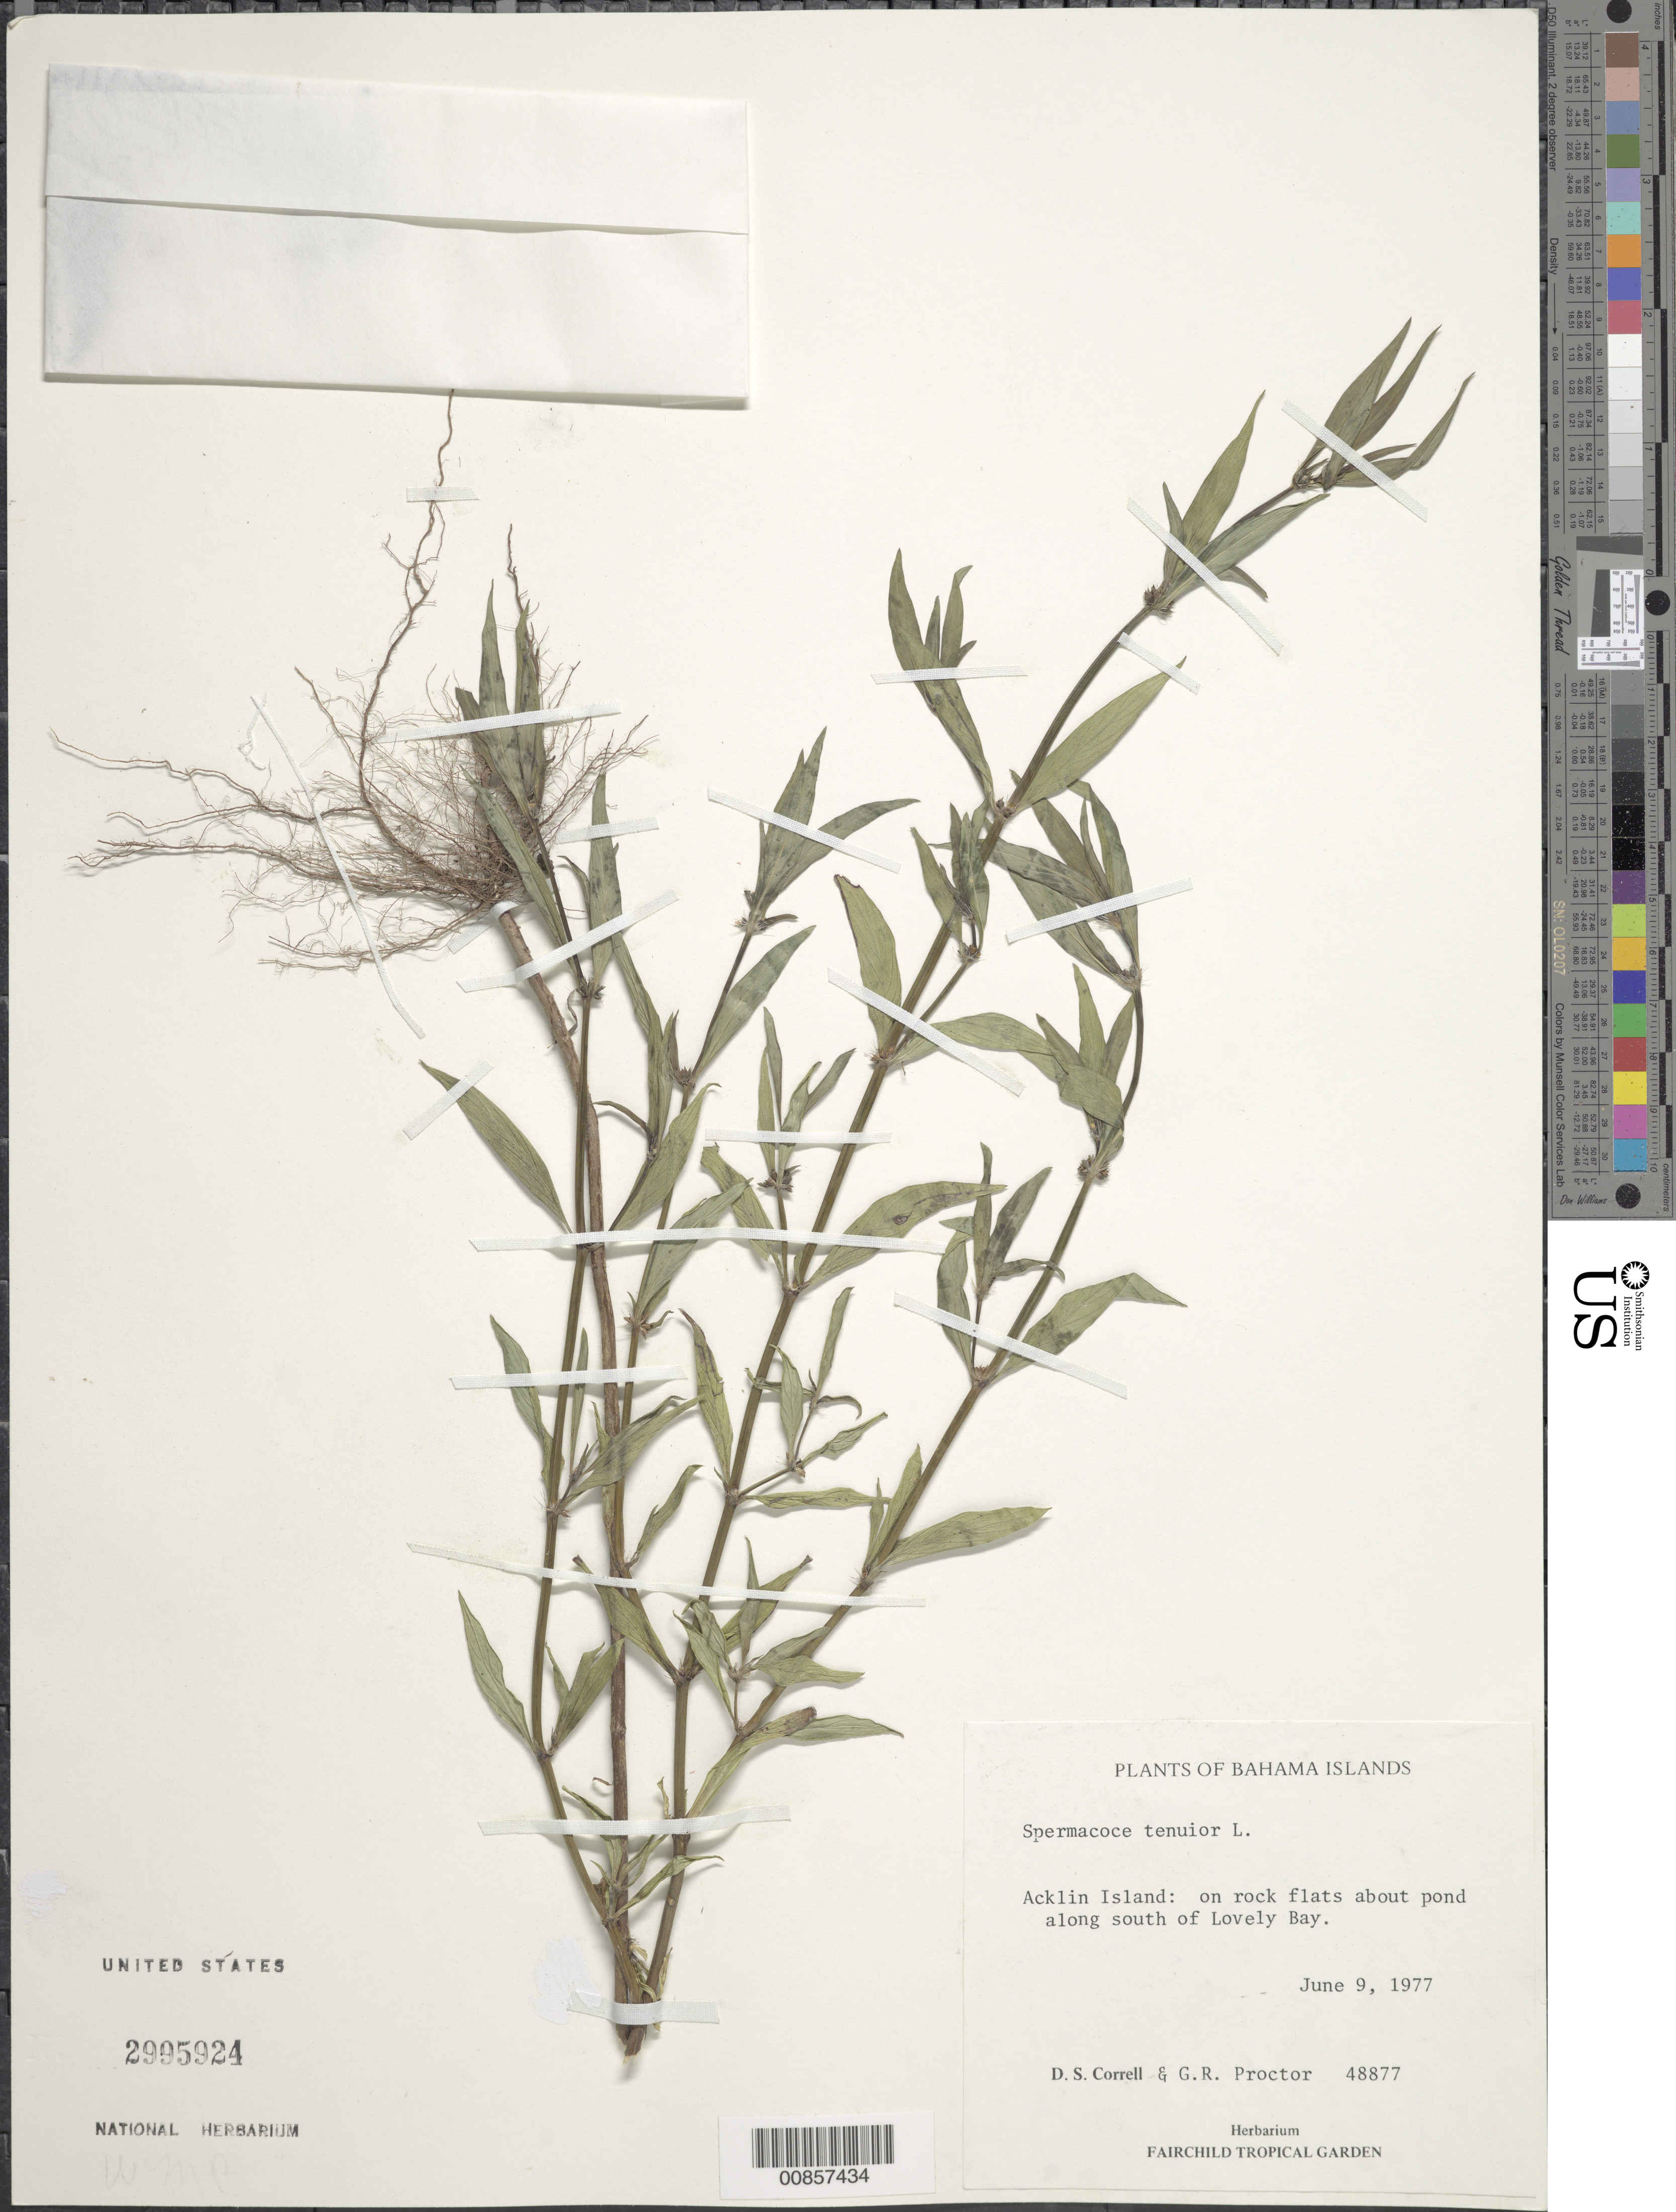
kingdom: Plantae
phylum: Tracheophyta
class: Magnoliopsida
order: Gentianales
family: Rubiaceae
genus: Spermacoce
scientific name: Spermacoce tenuior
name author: L.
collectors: D. S. Correll & G. R. Proctor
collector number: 48877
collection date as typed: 09 Jun 1977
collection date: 1977-06-09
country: Bahamas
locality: Acklin Island. Flats near pond along south of Lovely Bay.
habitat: On rocky flats about pond along bay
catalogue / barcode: US 2995924